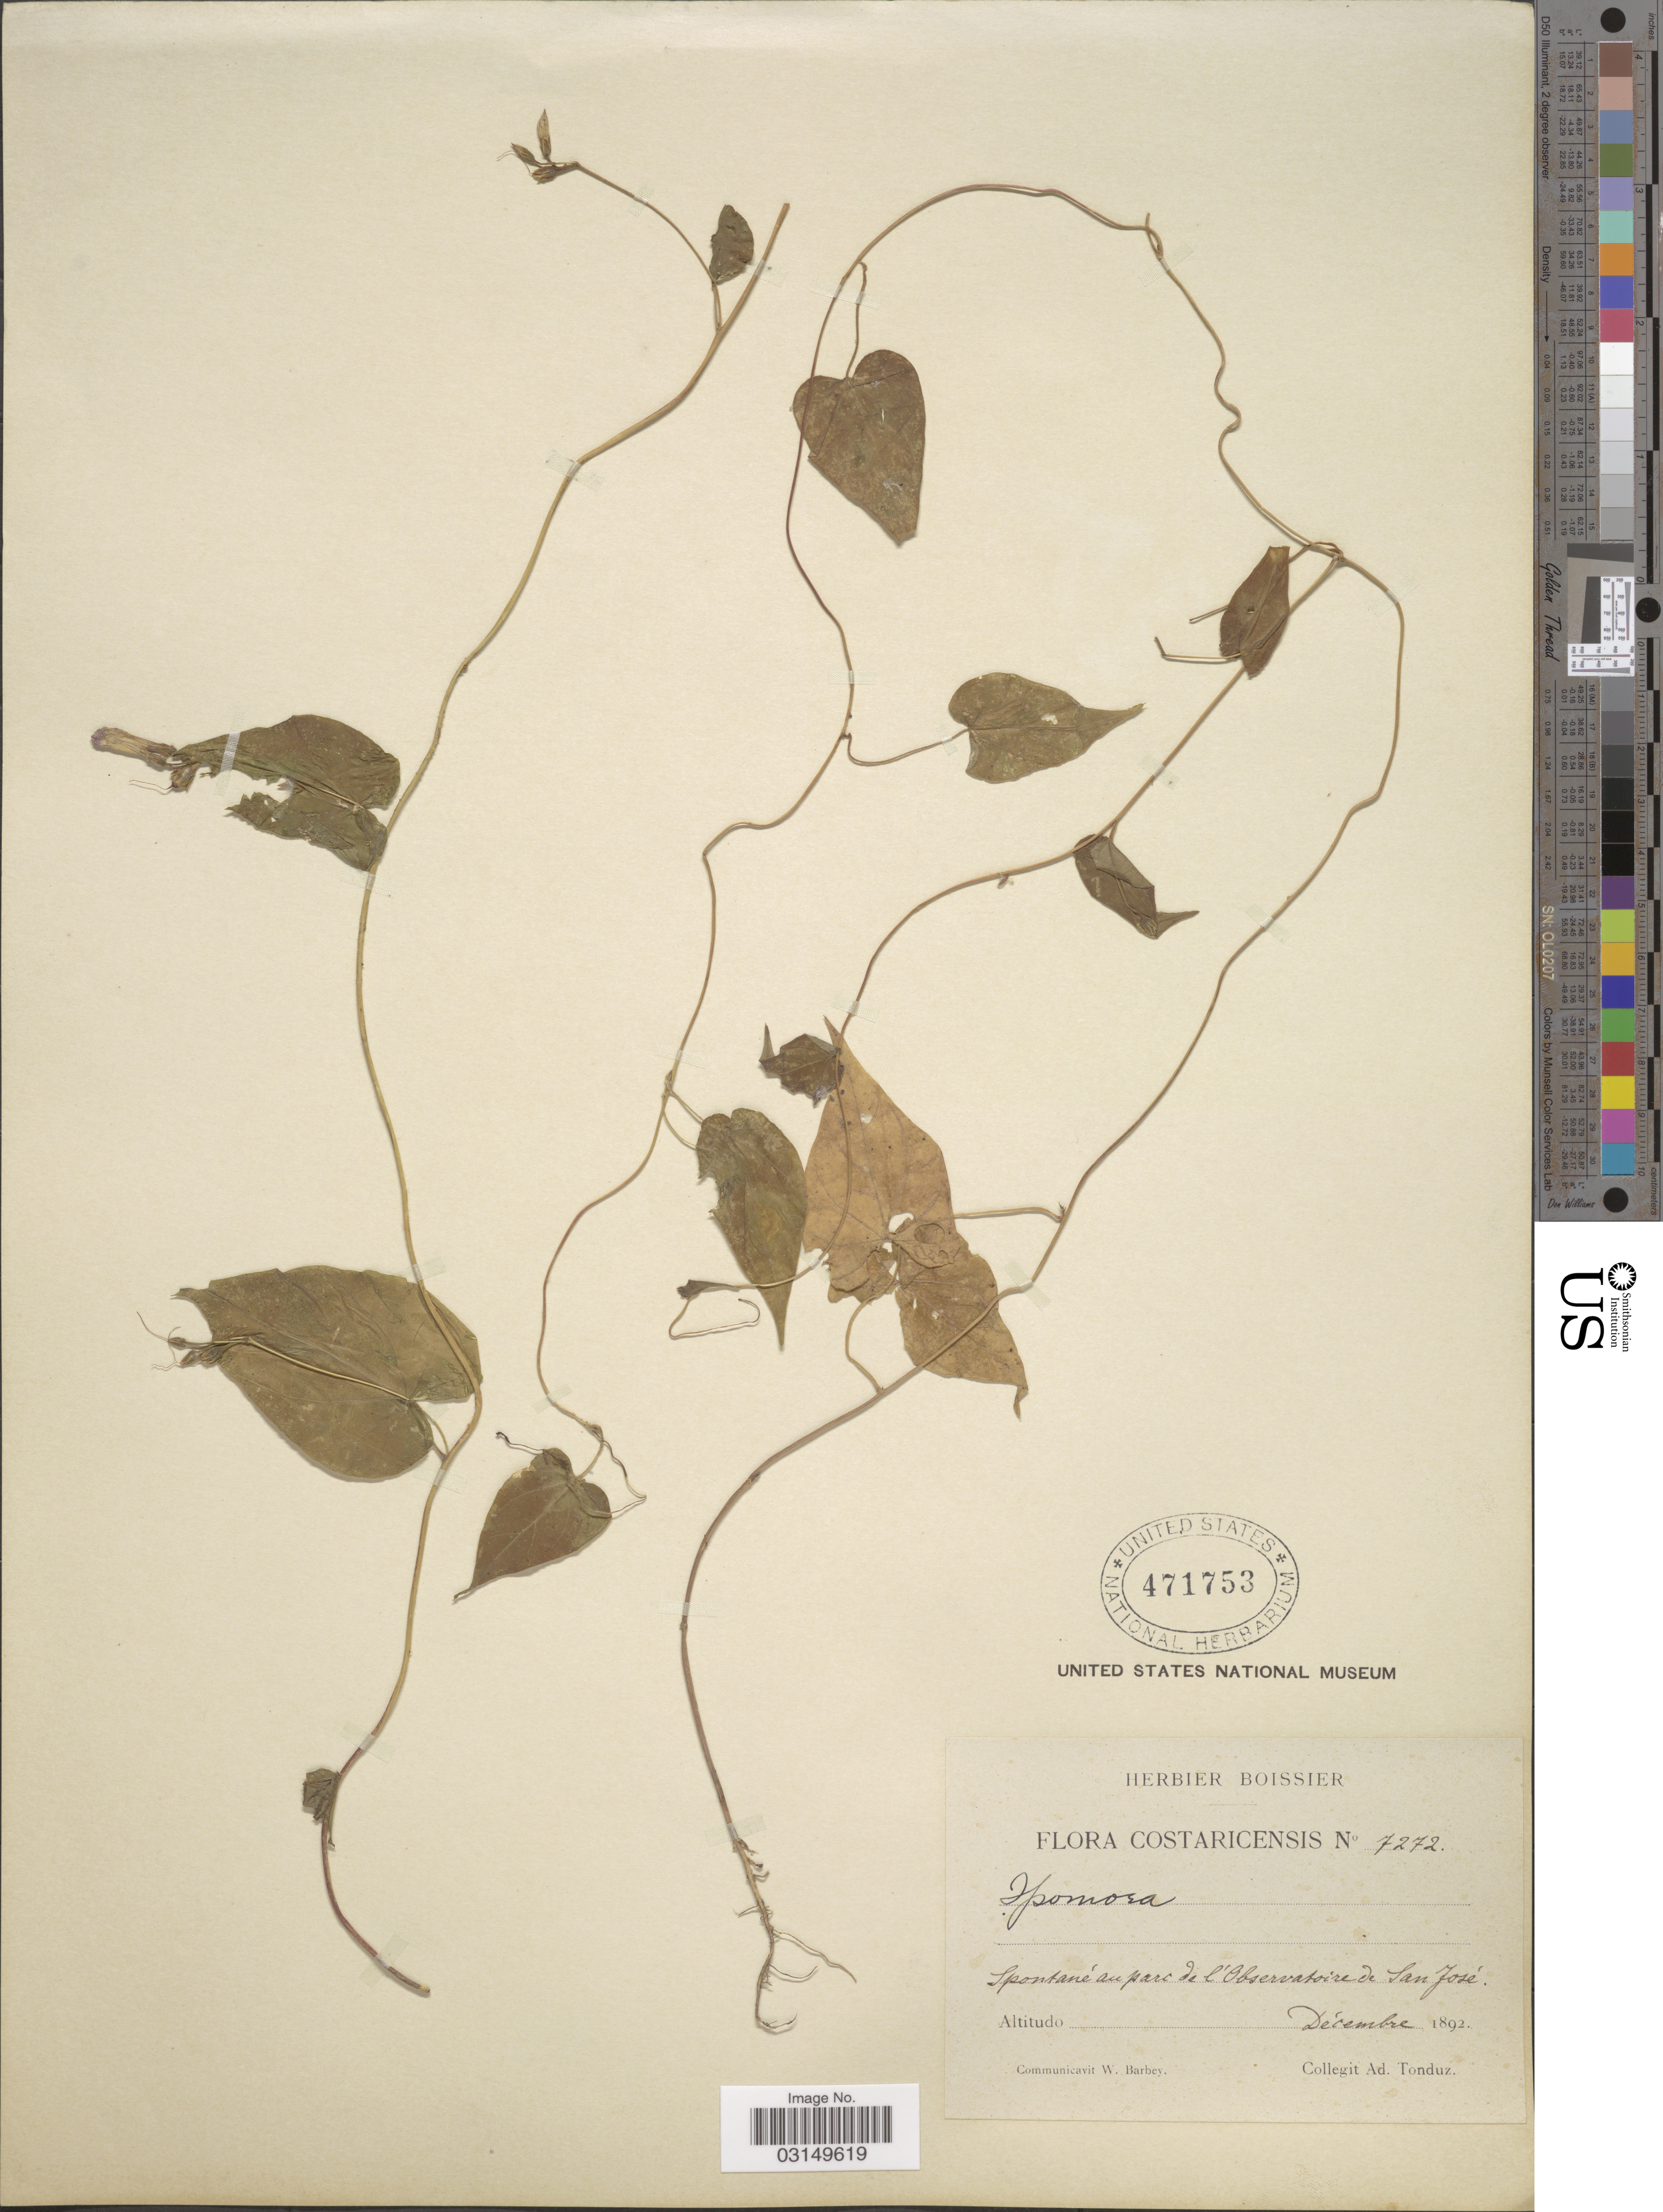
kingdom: Plantae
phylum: Tracheophyta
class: Magnoliopsida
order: Solanales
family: Convolvulaceae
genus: Ipomoea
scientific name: Ipomoea aristolochiifolia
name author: G. Don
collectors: A. Tonduz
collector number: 7272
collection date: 1892-12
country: Costa Rica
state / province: San José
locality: Spontané au parc de l'Observatoire de San José.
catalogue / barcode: US 471753